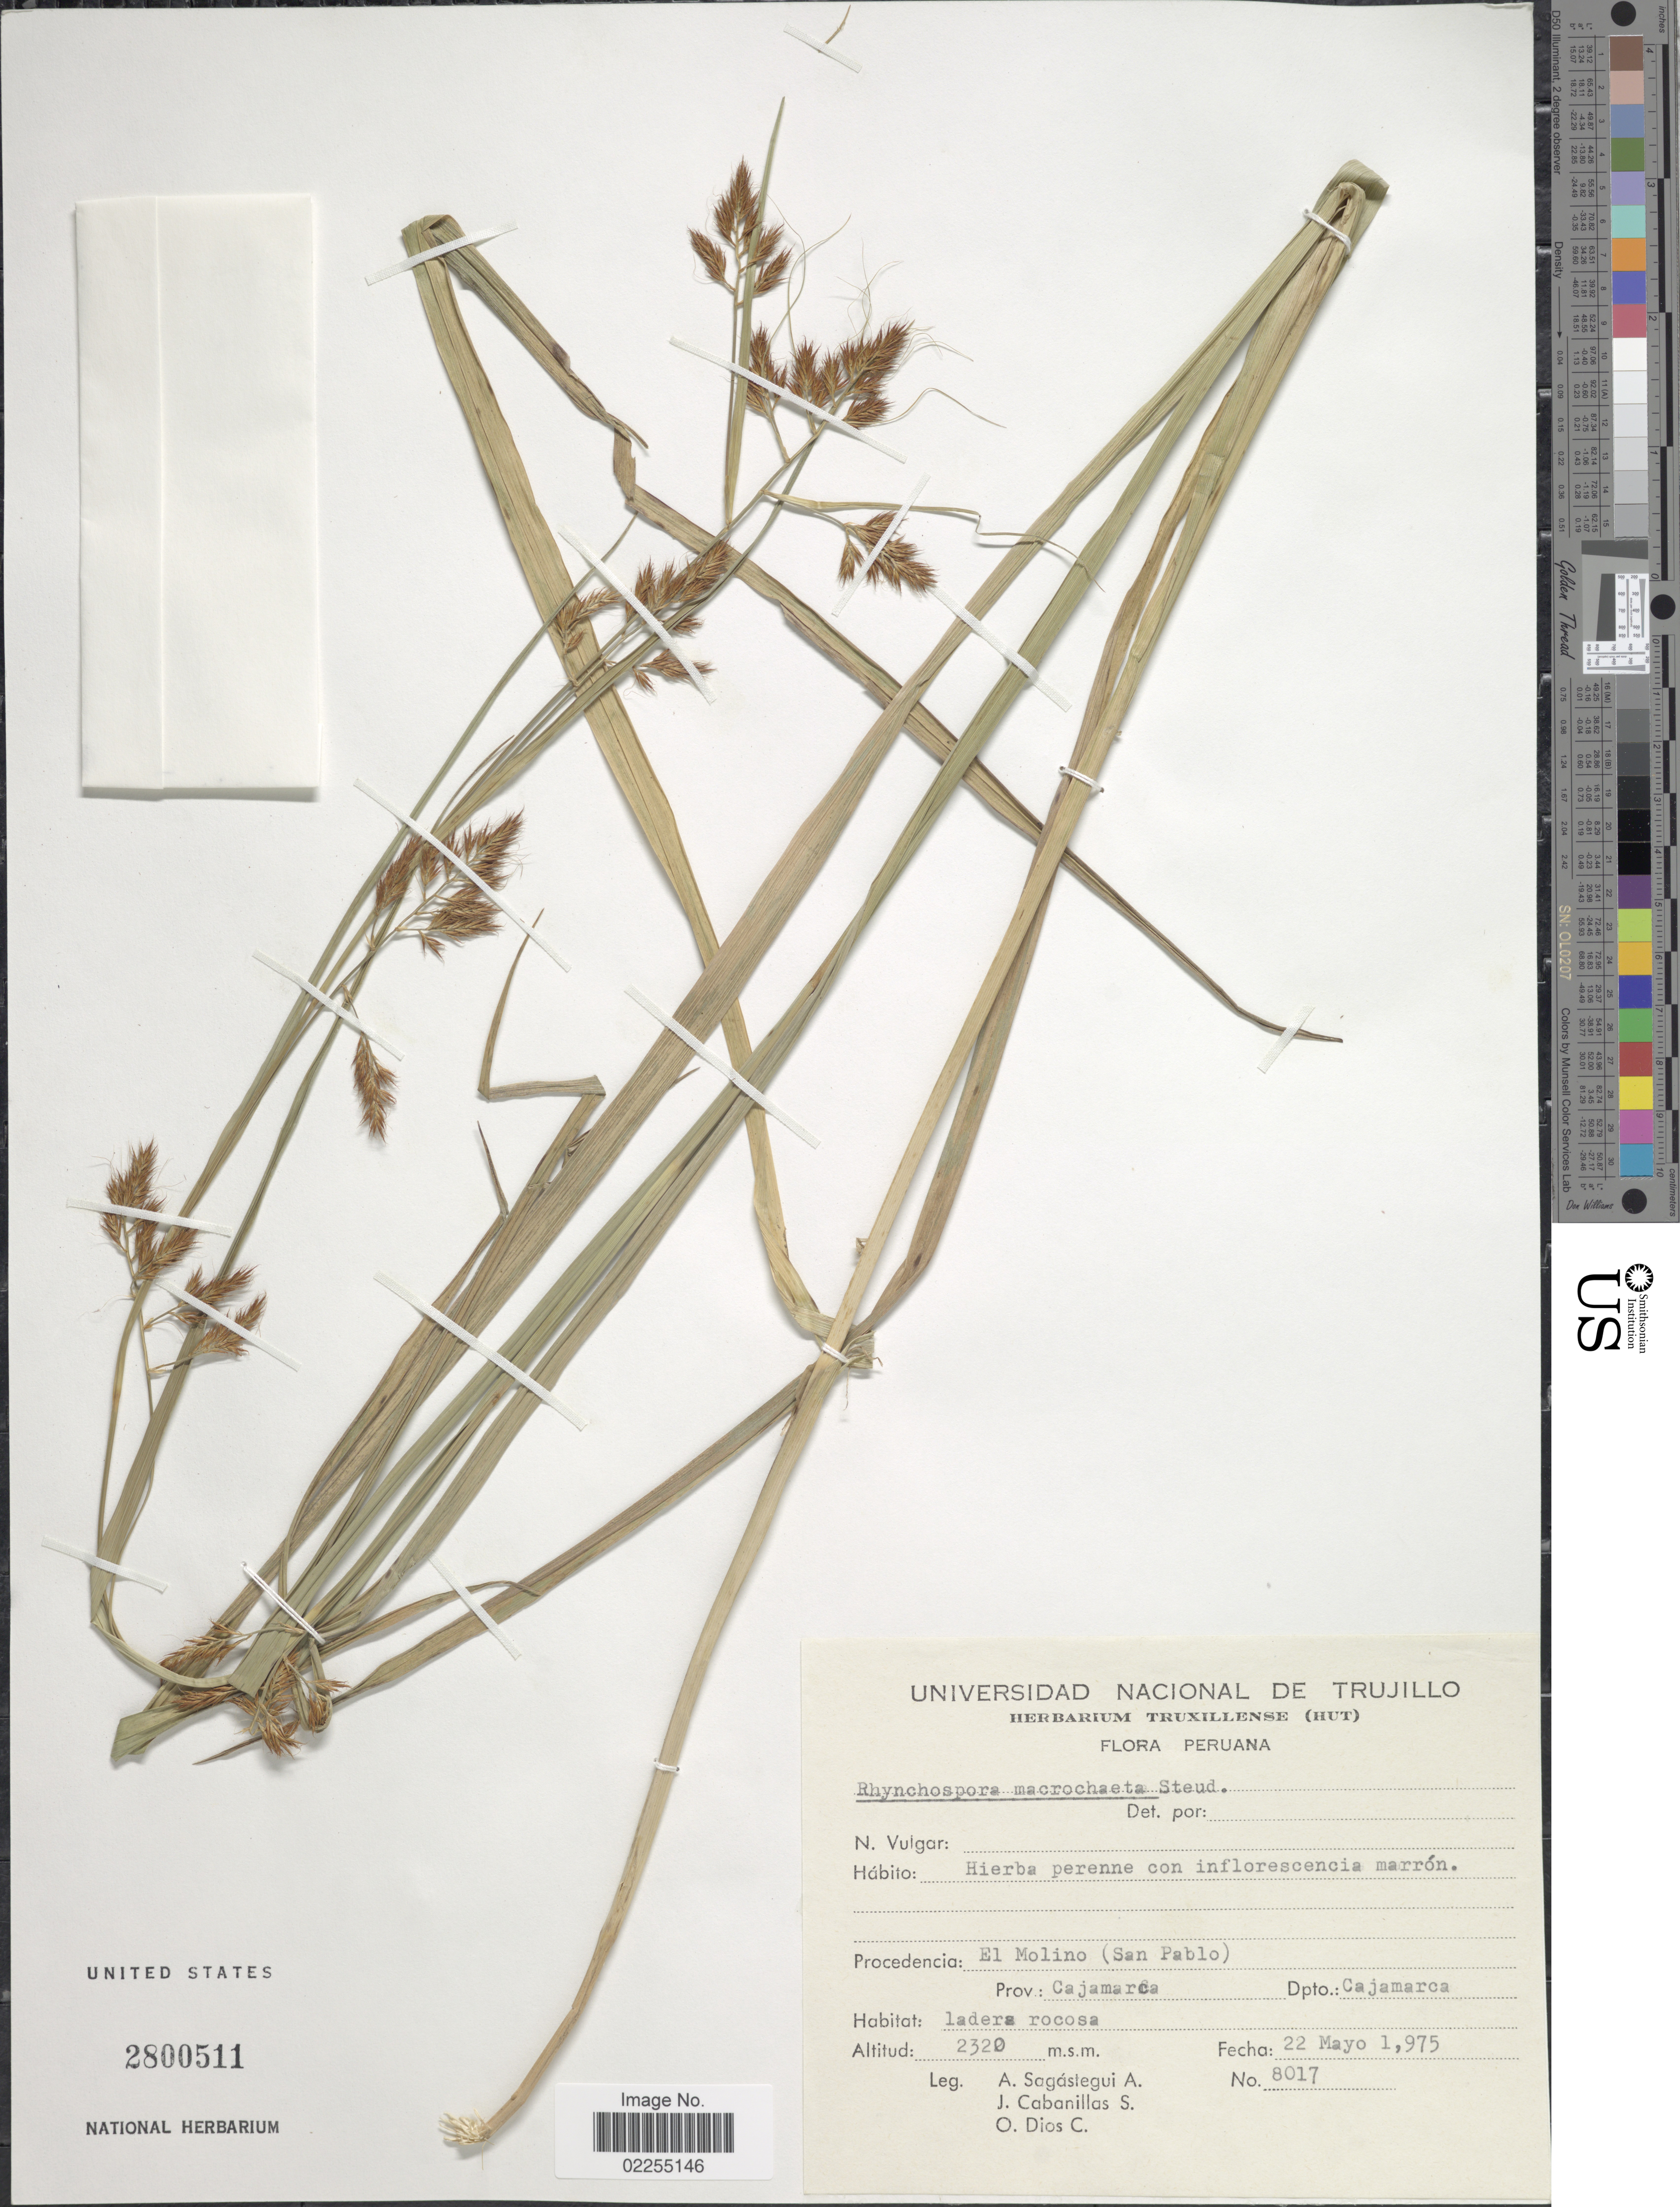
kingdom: Plantae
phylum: Tracheophyta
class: Liliopsida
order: Poales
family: Cyperaceae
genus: Rhynchospora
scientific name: Rhynchospora macrochaeta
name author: Steud. ex Boeckeler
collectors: A. Sagástegui A., J. Cabanillas S. & O. Dios C.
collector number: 8017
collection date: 1975-05-22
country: Peru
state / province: Cajamarca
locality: El Molino (San Pablo), Dpto.: Cajamarca, ladera rocosa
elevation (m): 2320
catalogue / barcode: US 2800511